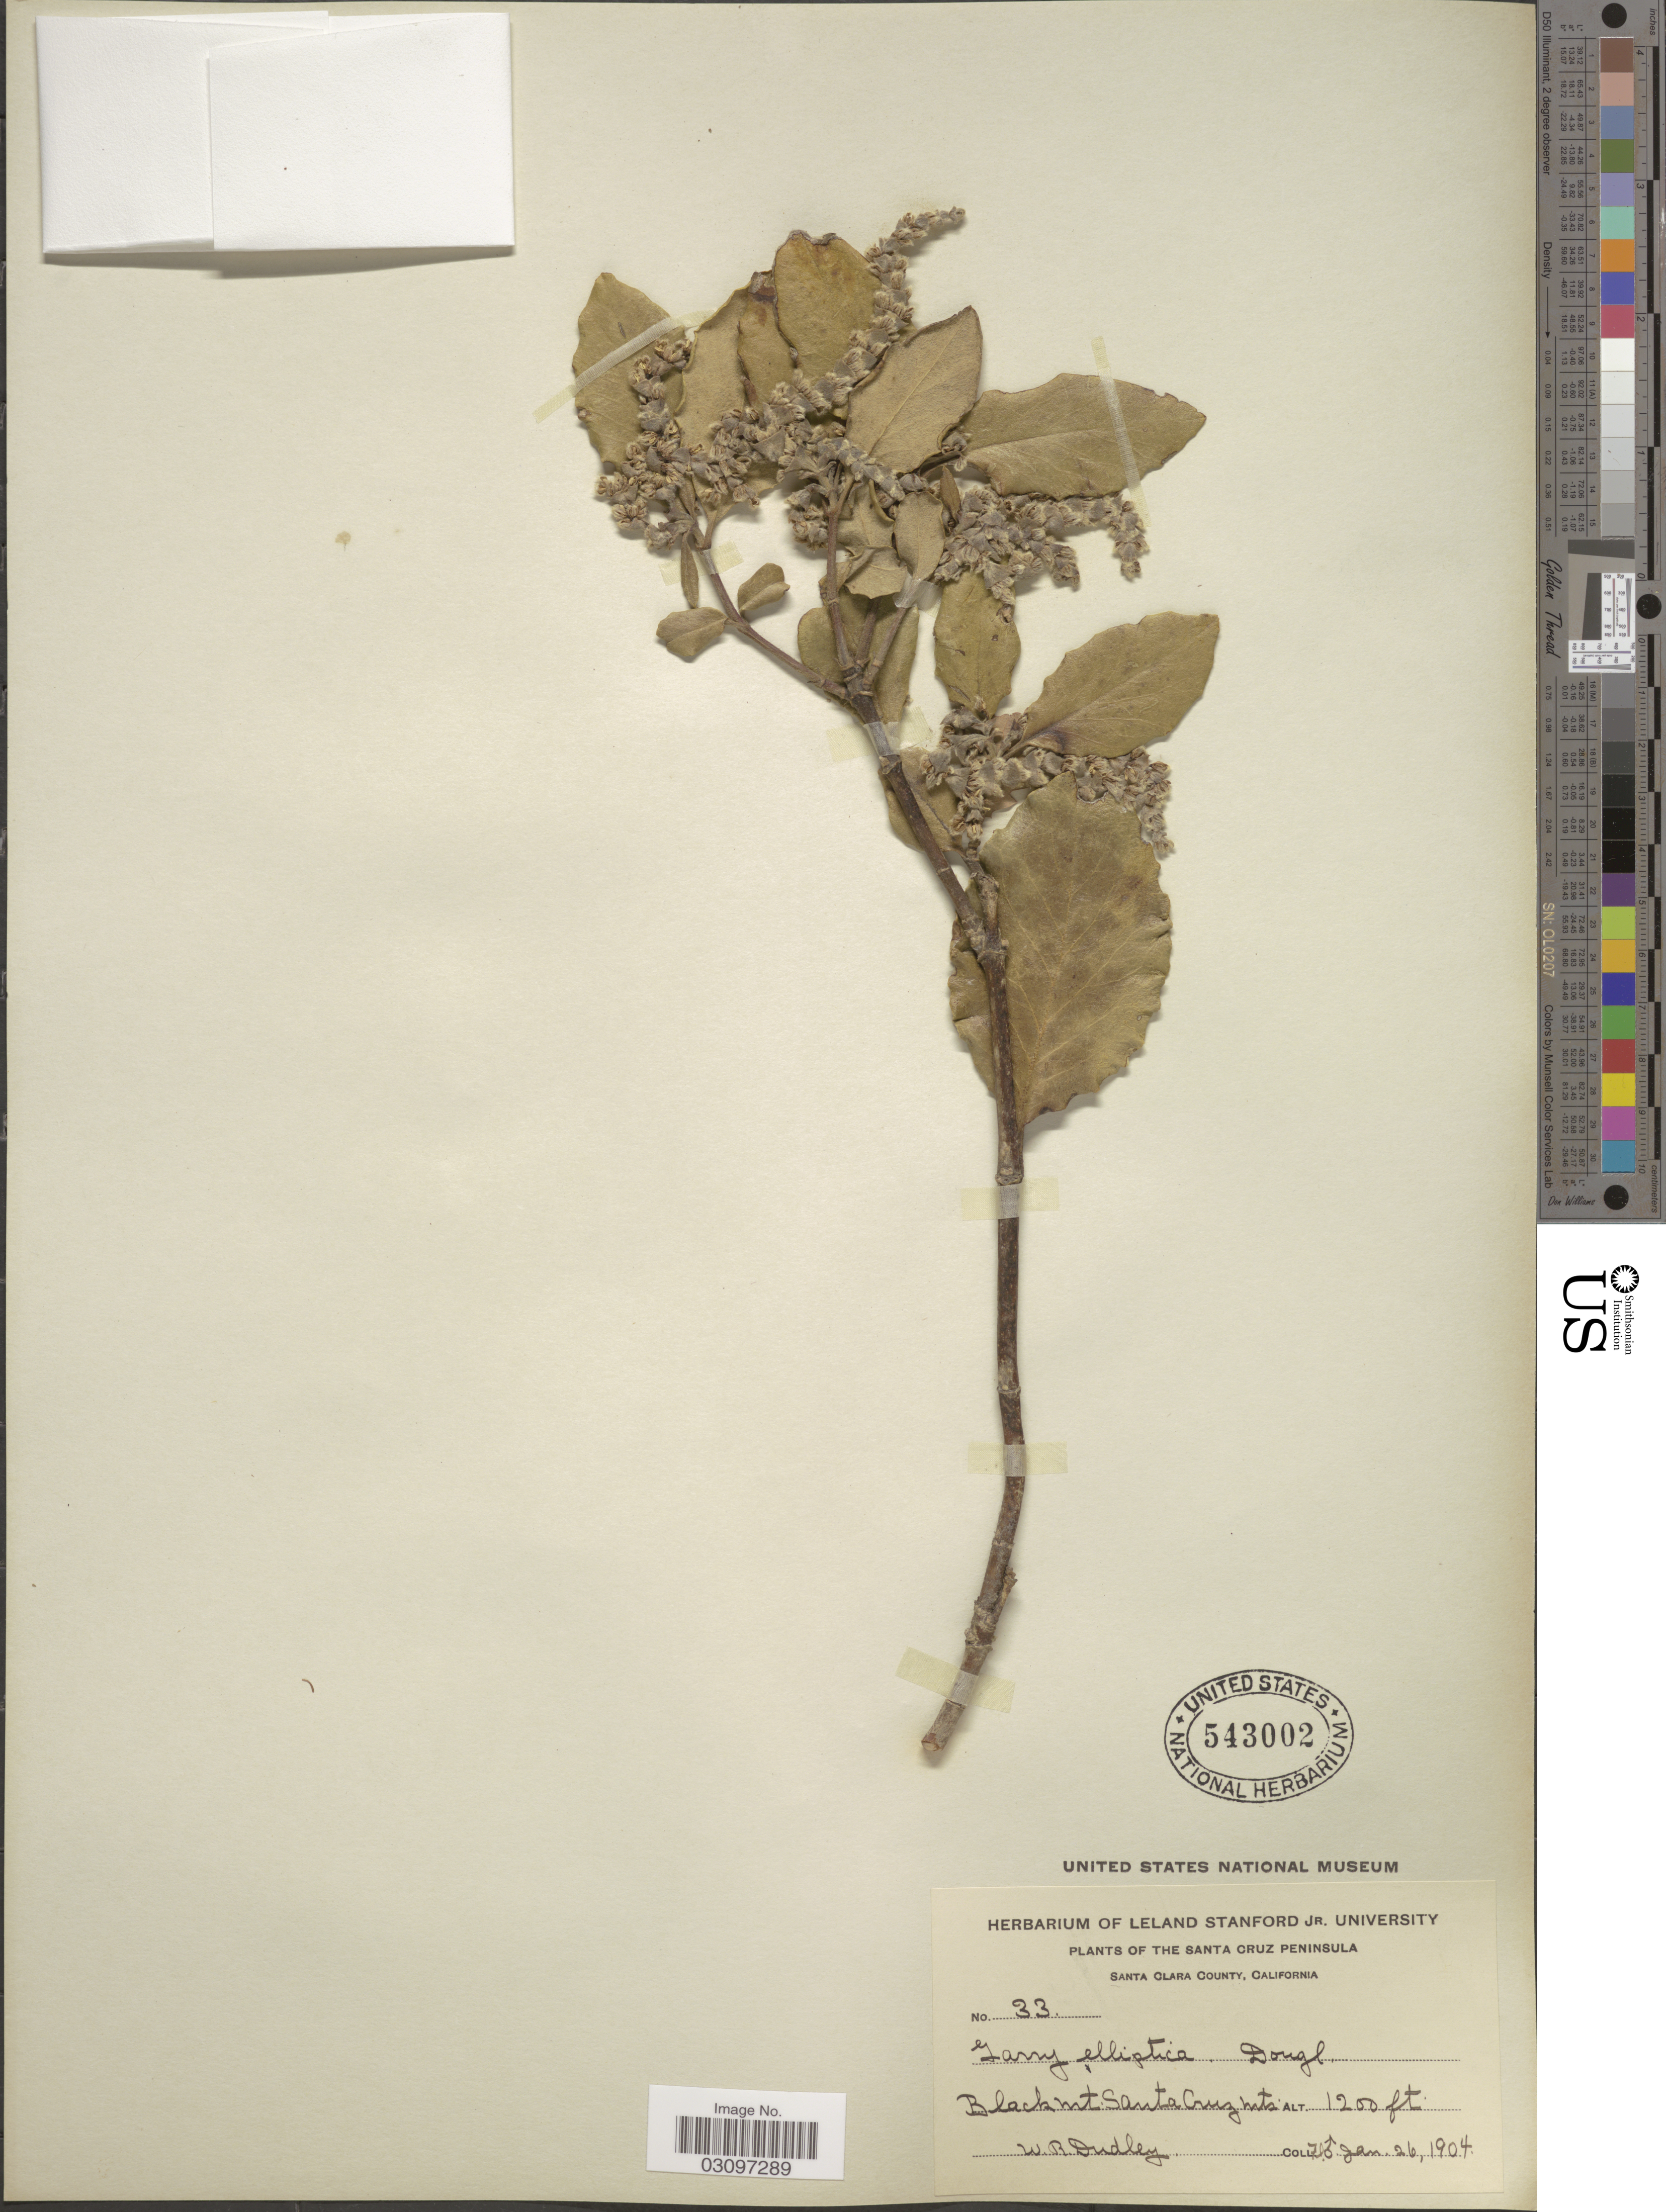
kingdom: Plantae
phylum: Tracheophyta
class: Magnoliopsida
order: Garryales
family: Garryaceae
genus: Garrya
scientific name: Garrya elliptica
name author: Douglas ex Lindl.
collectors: W. Dudley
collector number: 33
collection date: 1904-01-26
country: United States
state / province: California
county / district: Santa Clara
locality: Santa Cruz Peninsula. Santa Clara County. Black Mt. Santa Cruz Mts.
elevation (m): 366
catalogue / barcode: US 543002